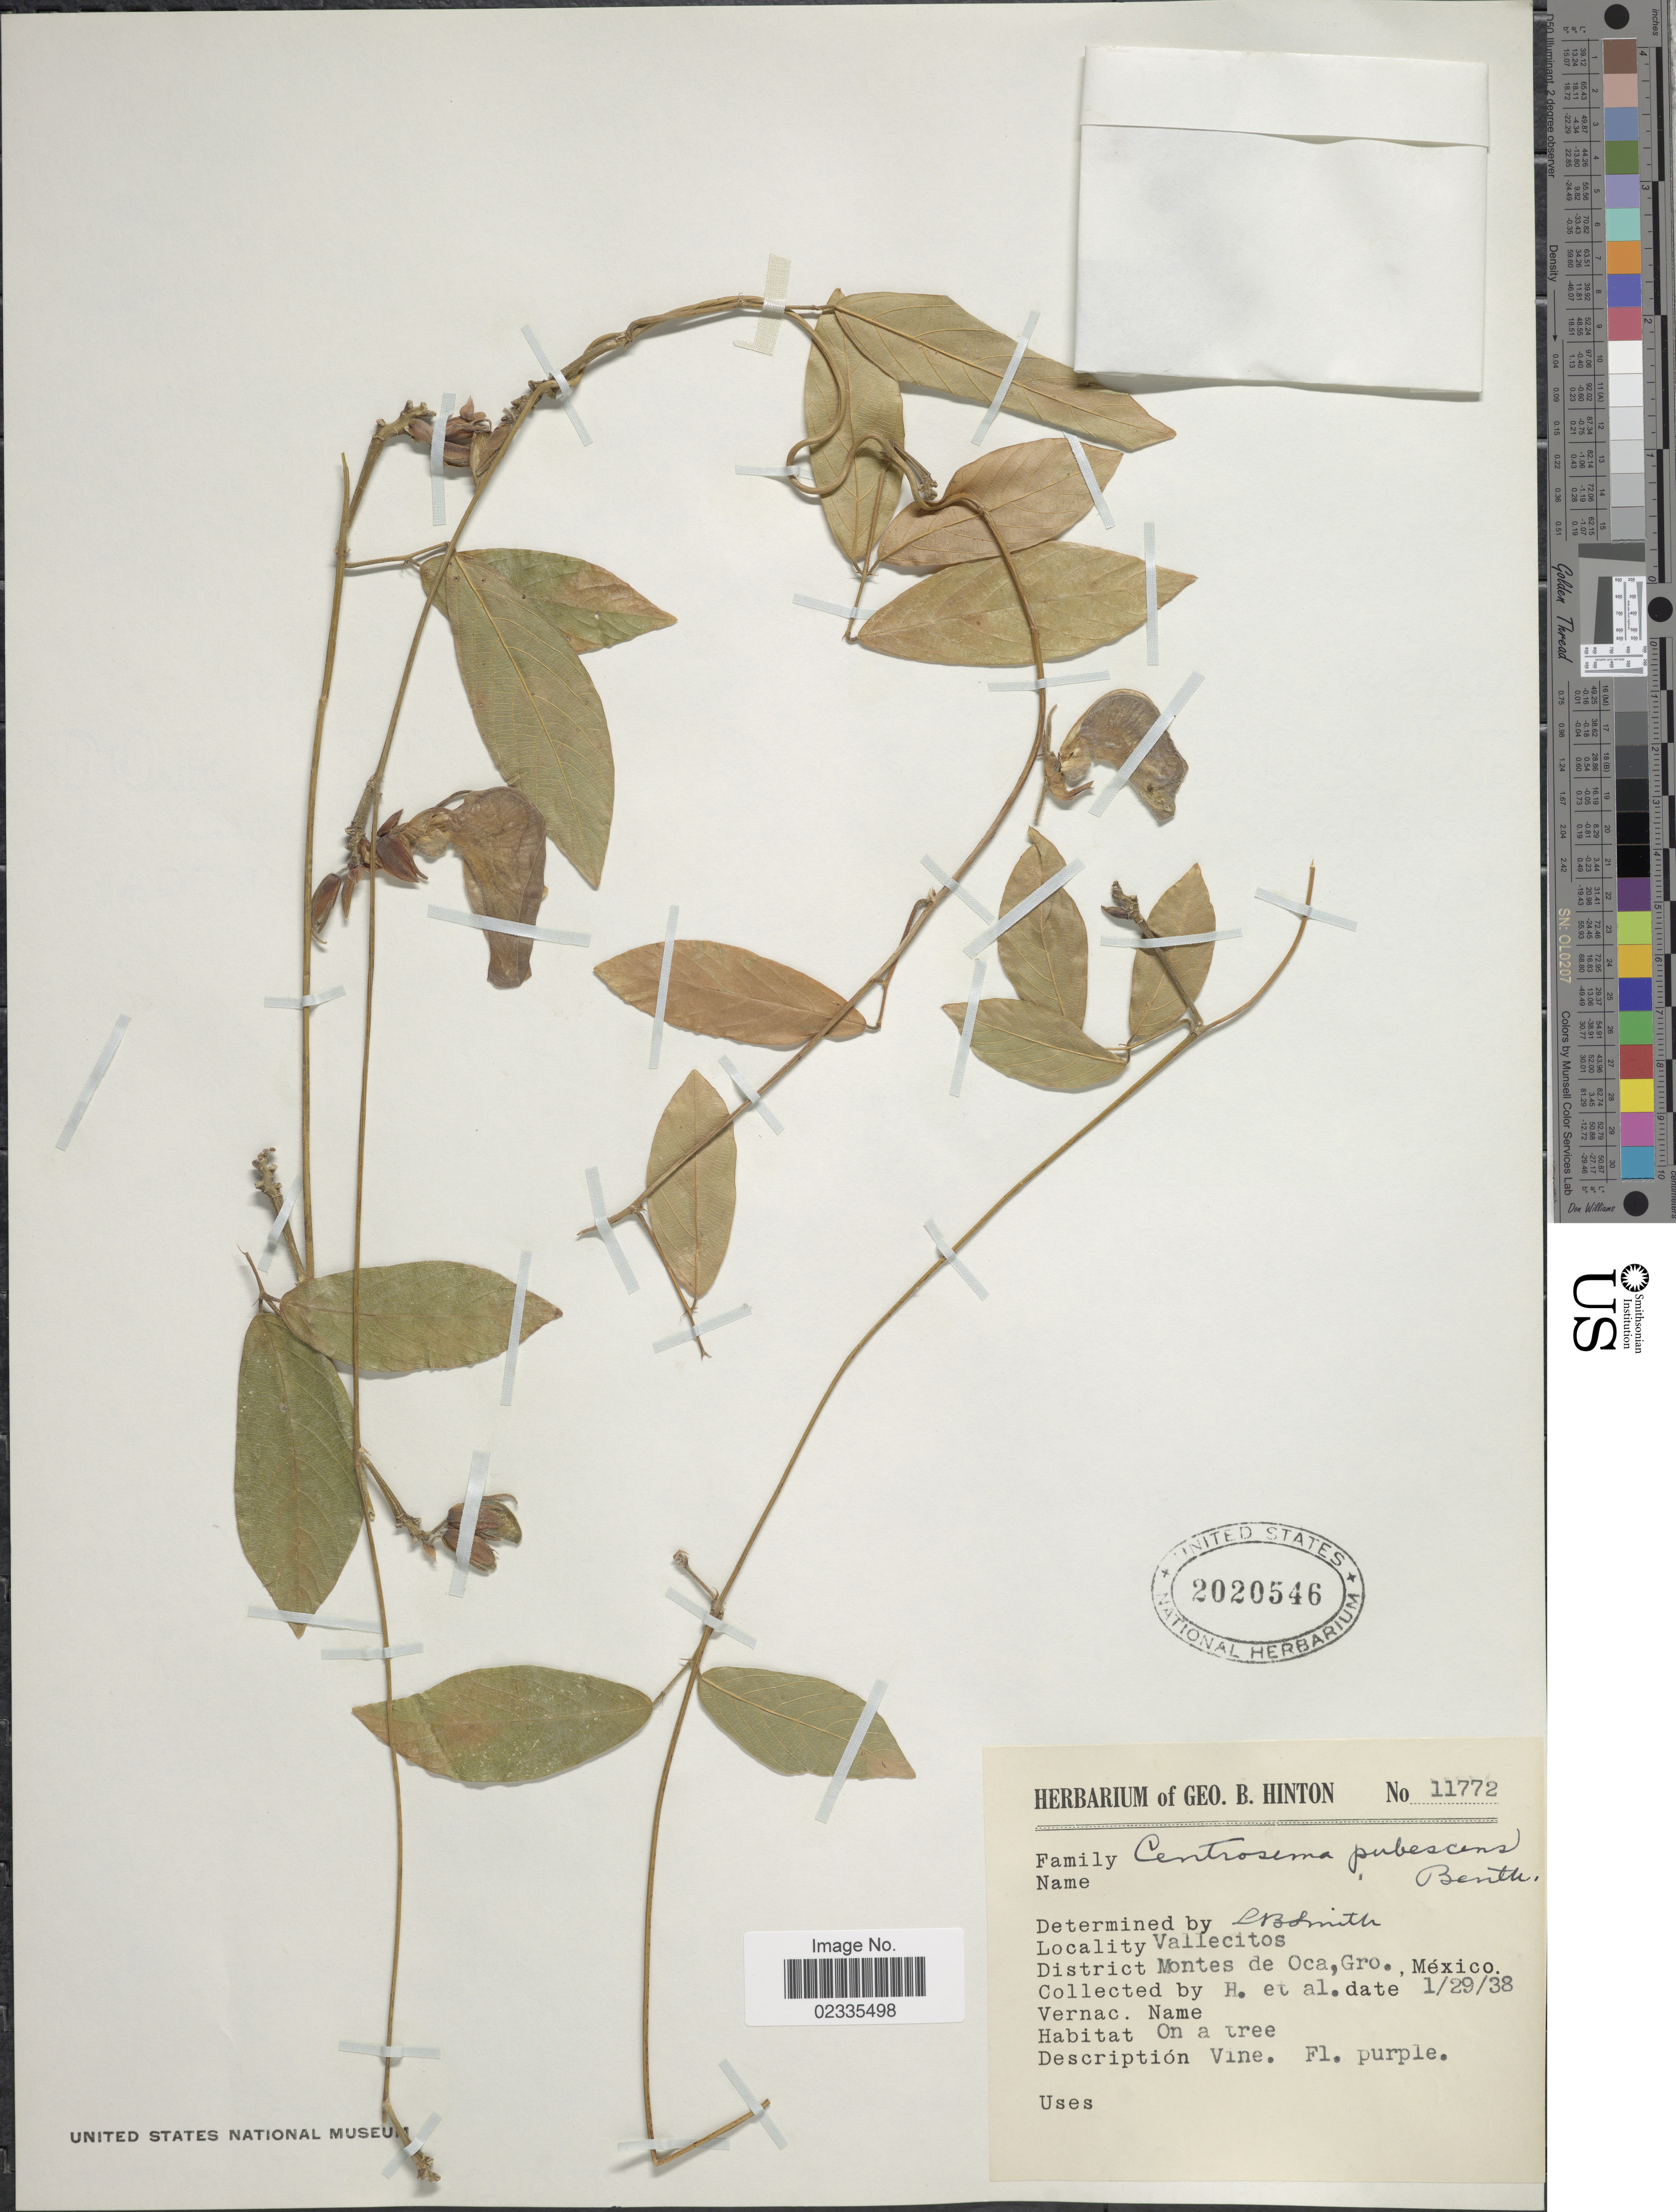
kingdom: Plantae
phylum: Tracheophyta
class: Magnoliopsida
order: Fabales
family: Fabaceae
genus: Centrosema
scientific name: Centrosema pubescens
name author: Benth.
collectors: G. B. Hinton & et al.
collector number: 11772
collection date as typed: Transcribed d/m/y: 29/1/38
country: Mexico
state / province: Guerrero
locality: Vallecitos, District Montes de Oca, Gro.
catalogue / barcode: US 2020546